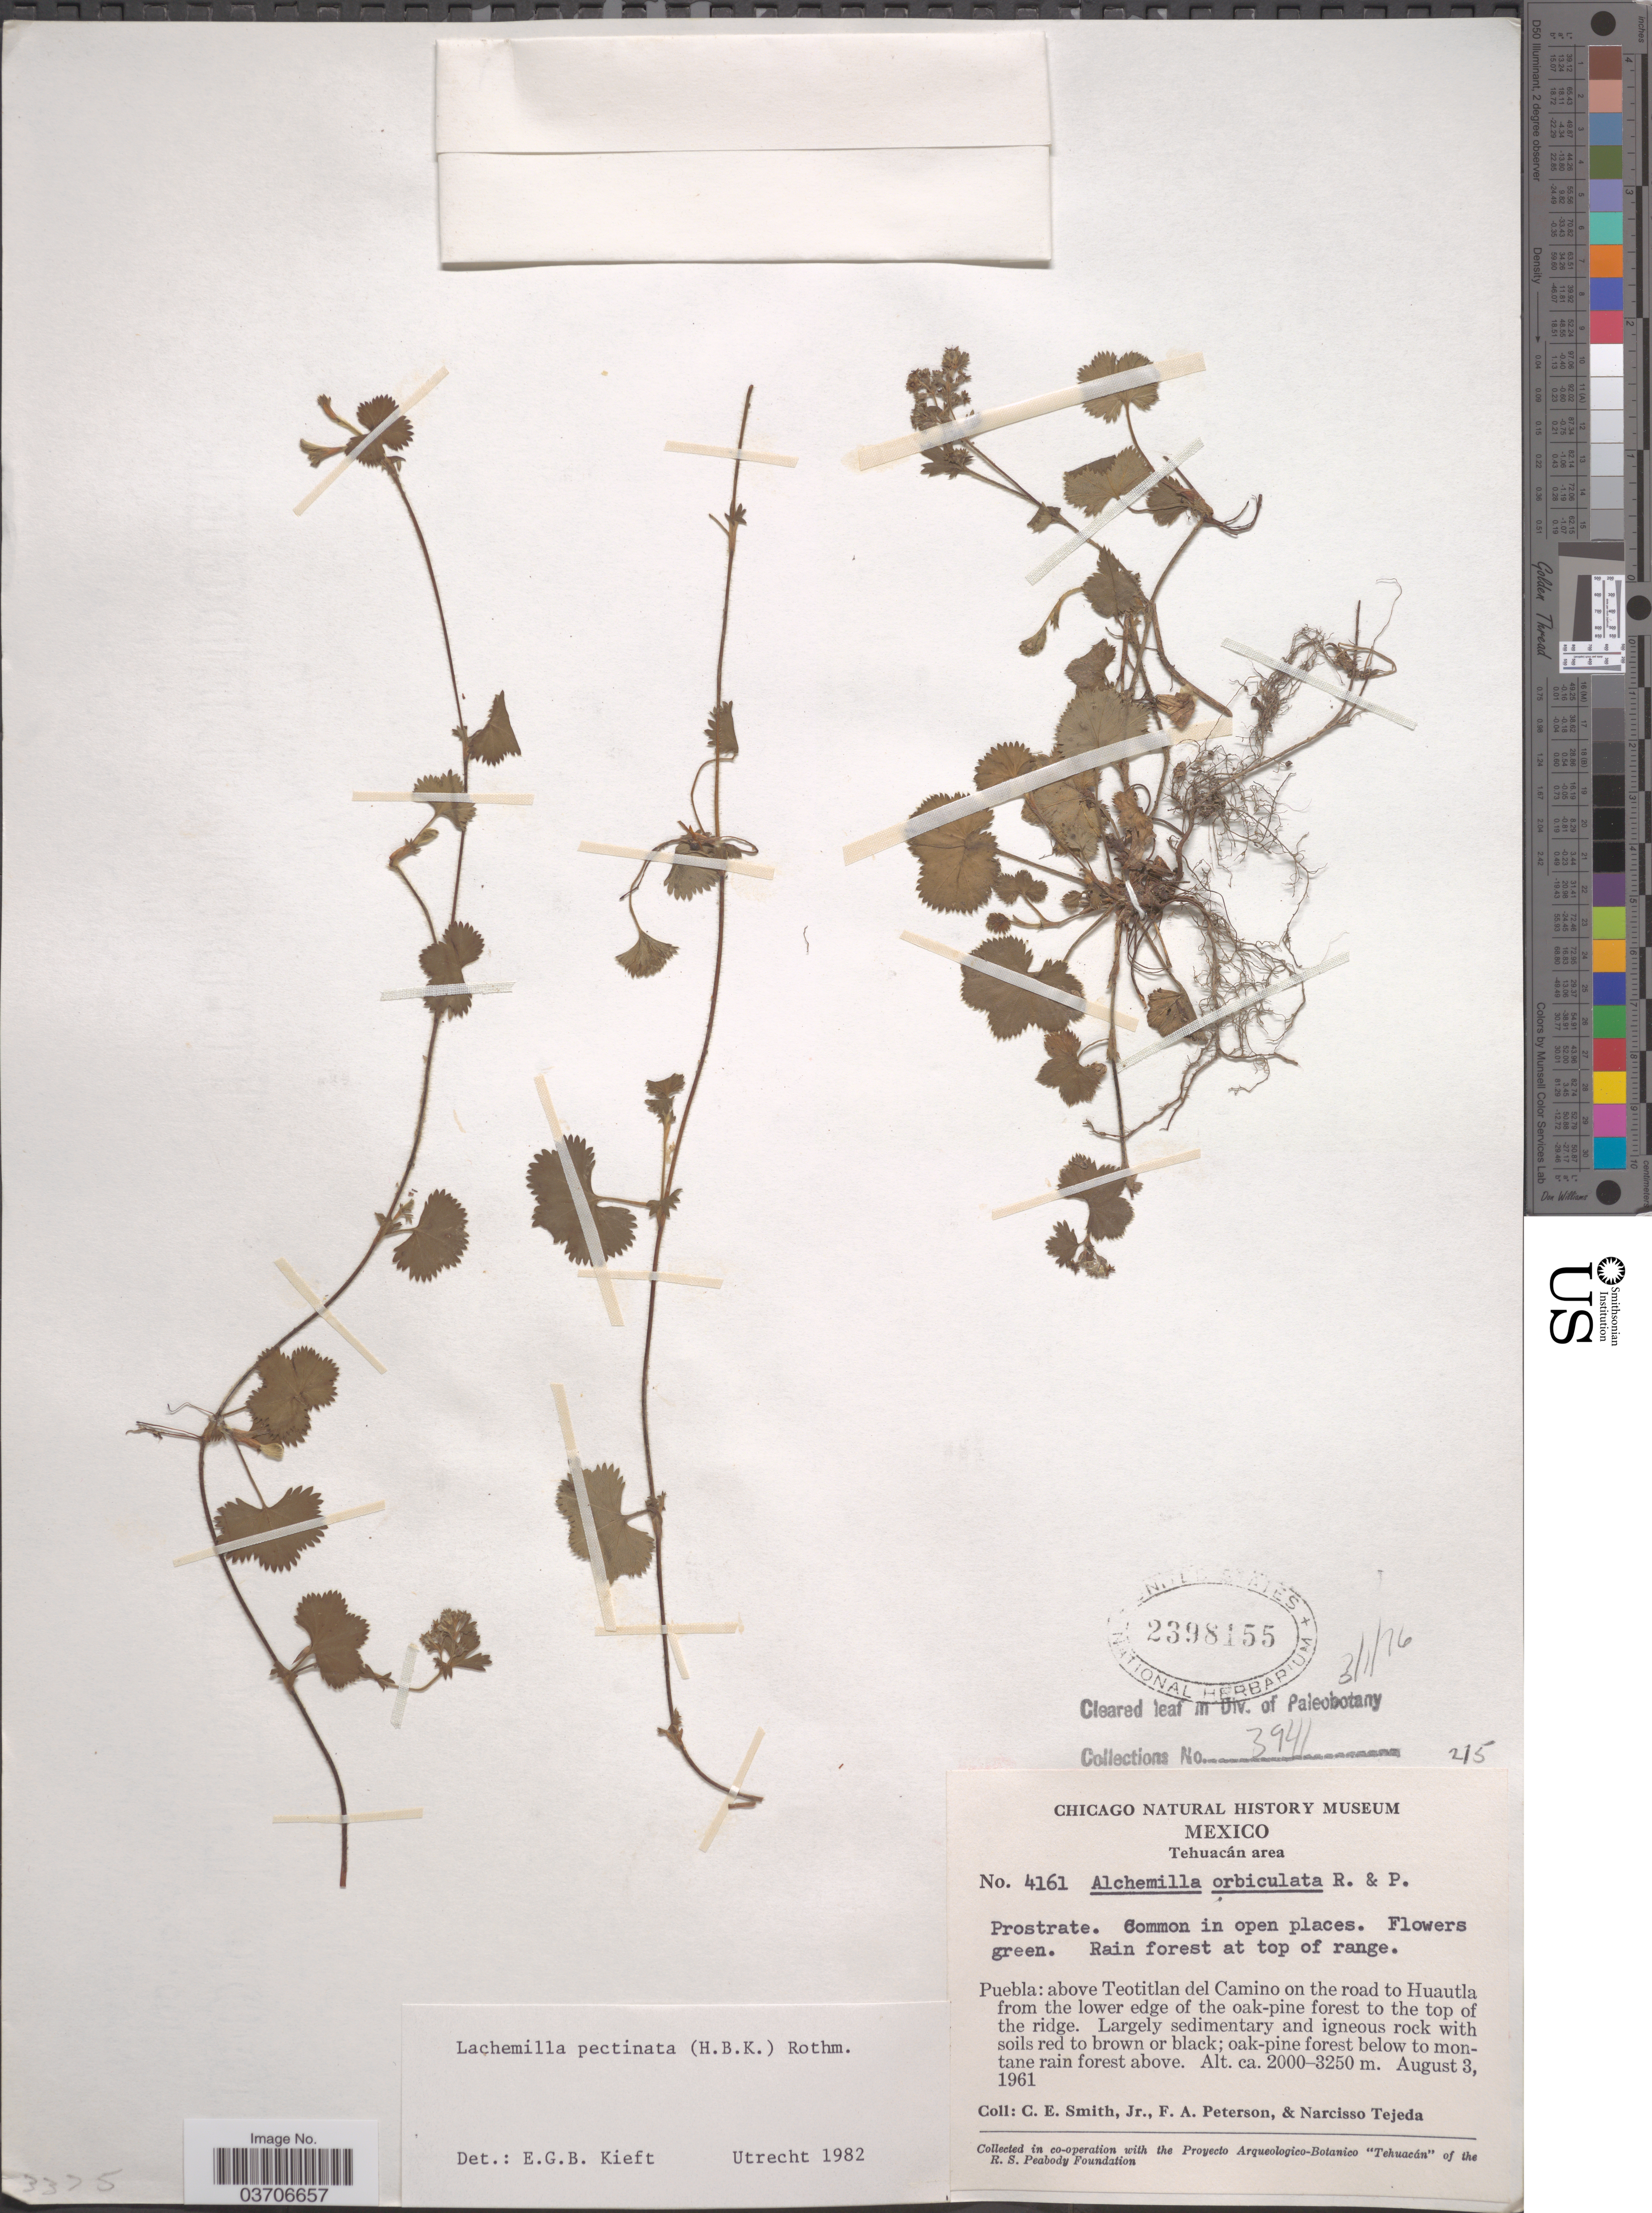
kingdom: Plantae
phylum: Tracheophyta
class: Magnoliopsida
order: Rosales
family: Rosaceae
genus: Lachemilla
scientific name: Lachemilla pectinata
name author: (Kunth) Rothm.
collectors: C. E. Smith Jr., C. W. Smith, F. A. Peterson & N. Tejada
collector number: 4161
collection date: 1961-08-03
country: Mexico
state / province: Puebla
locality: Tehuancán area. Above Teotitlan del Camino on the road to Huautla.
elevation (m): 2000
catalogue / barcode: US 2398155